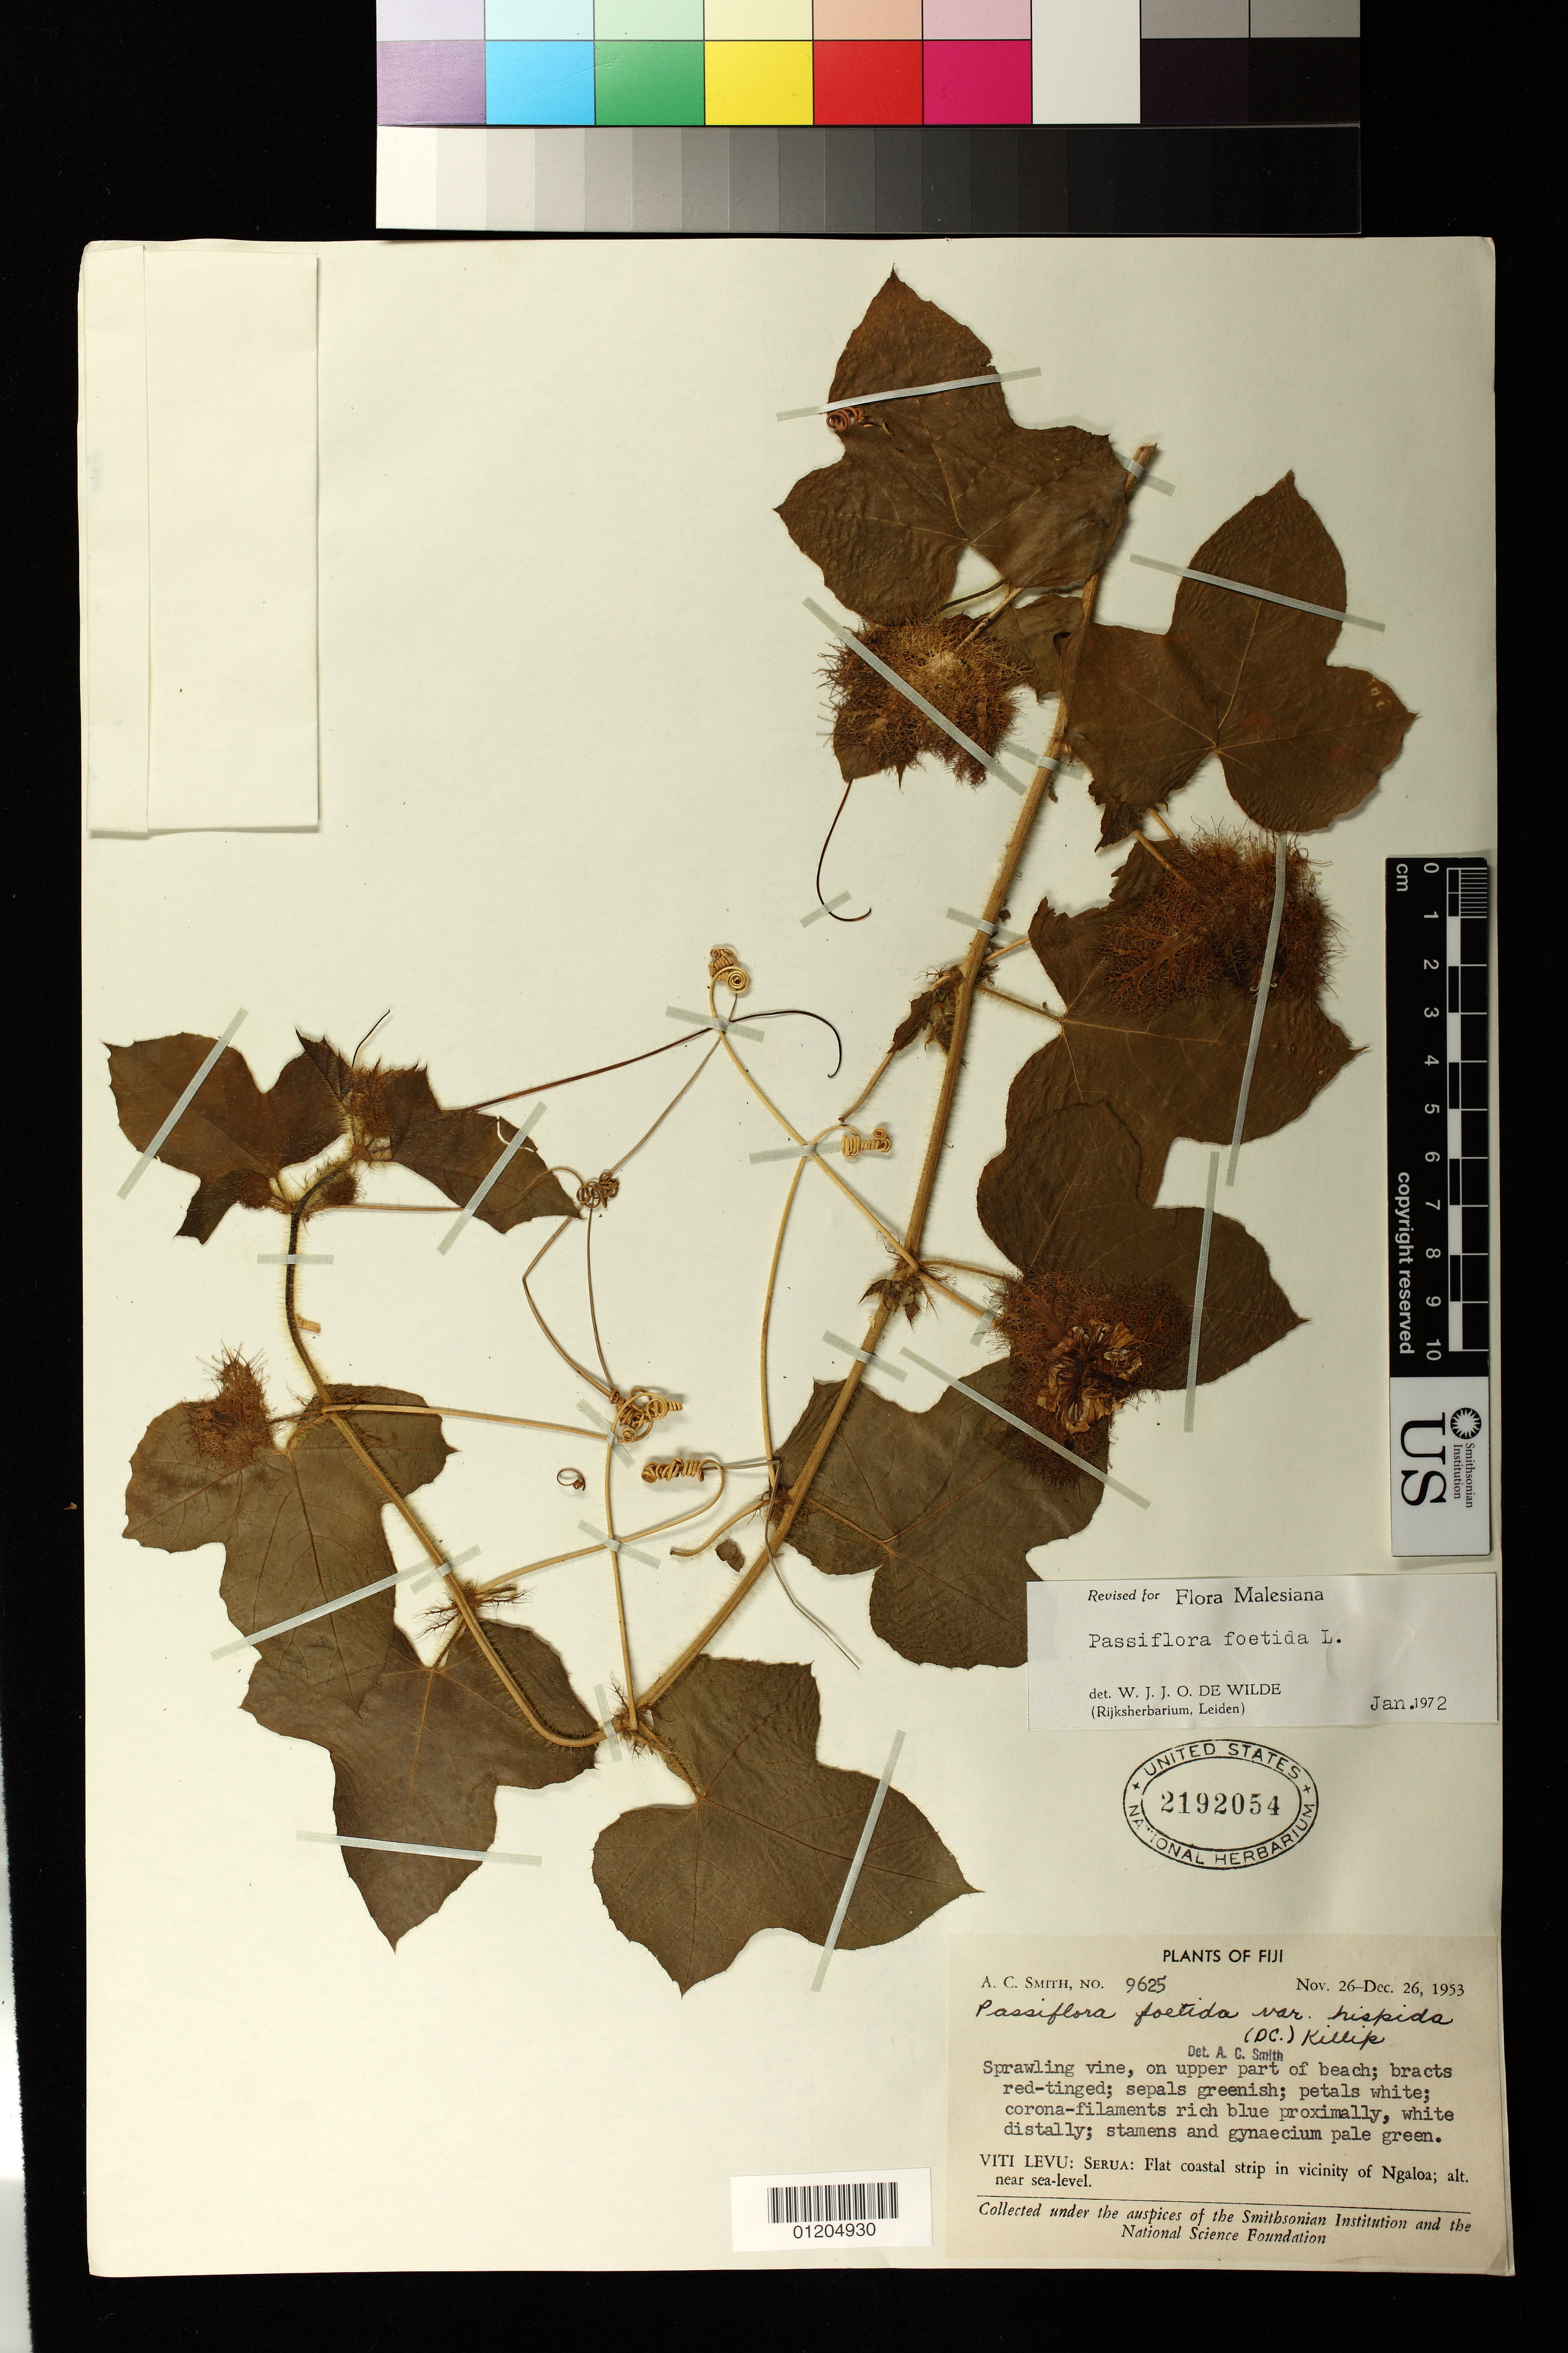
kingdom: Plantae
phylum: Tracheophyta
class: Magnoliopsida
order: Malpighiales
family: Passifloraceae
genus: Passiflora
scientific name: Passiflora foetida var. hispida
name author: (DC. ex Triana & Planch.) Killip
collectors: A. C. Smith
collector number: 9625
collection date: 1953-11-26/1953-12-26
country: Fiji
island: Viti Levu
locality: Serua: Flat coastal strip in vicinity of Ngaloa; alt. near sea-level.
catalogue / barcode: US 2192054